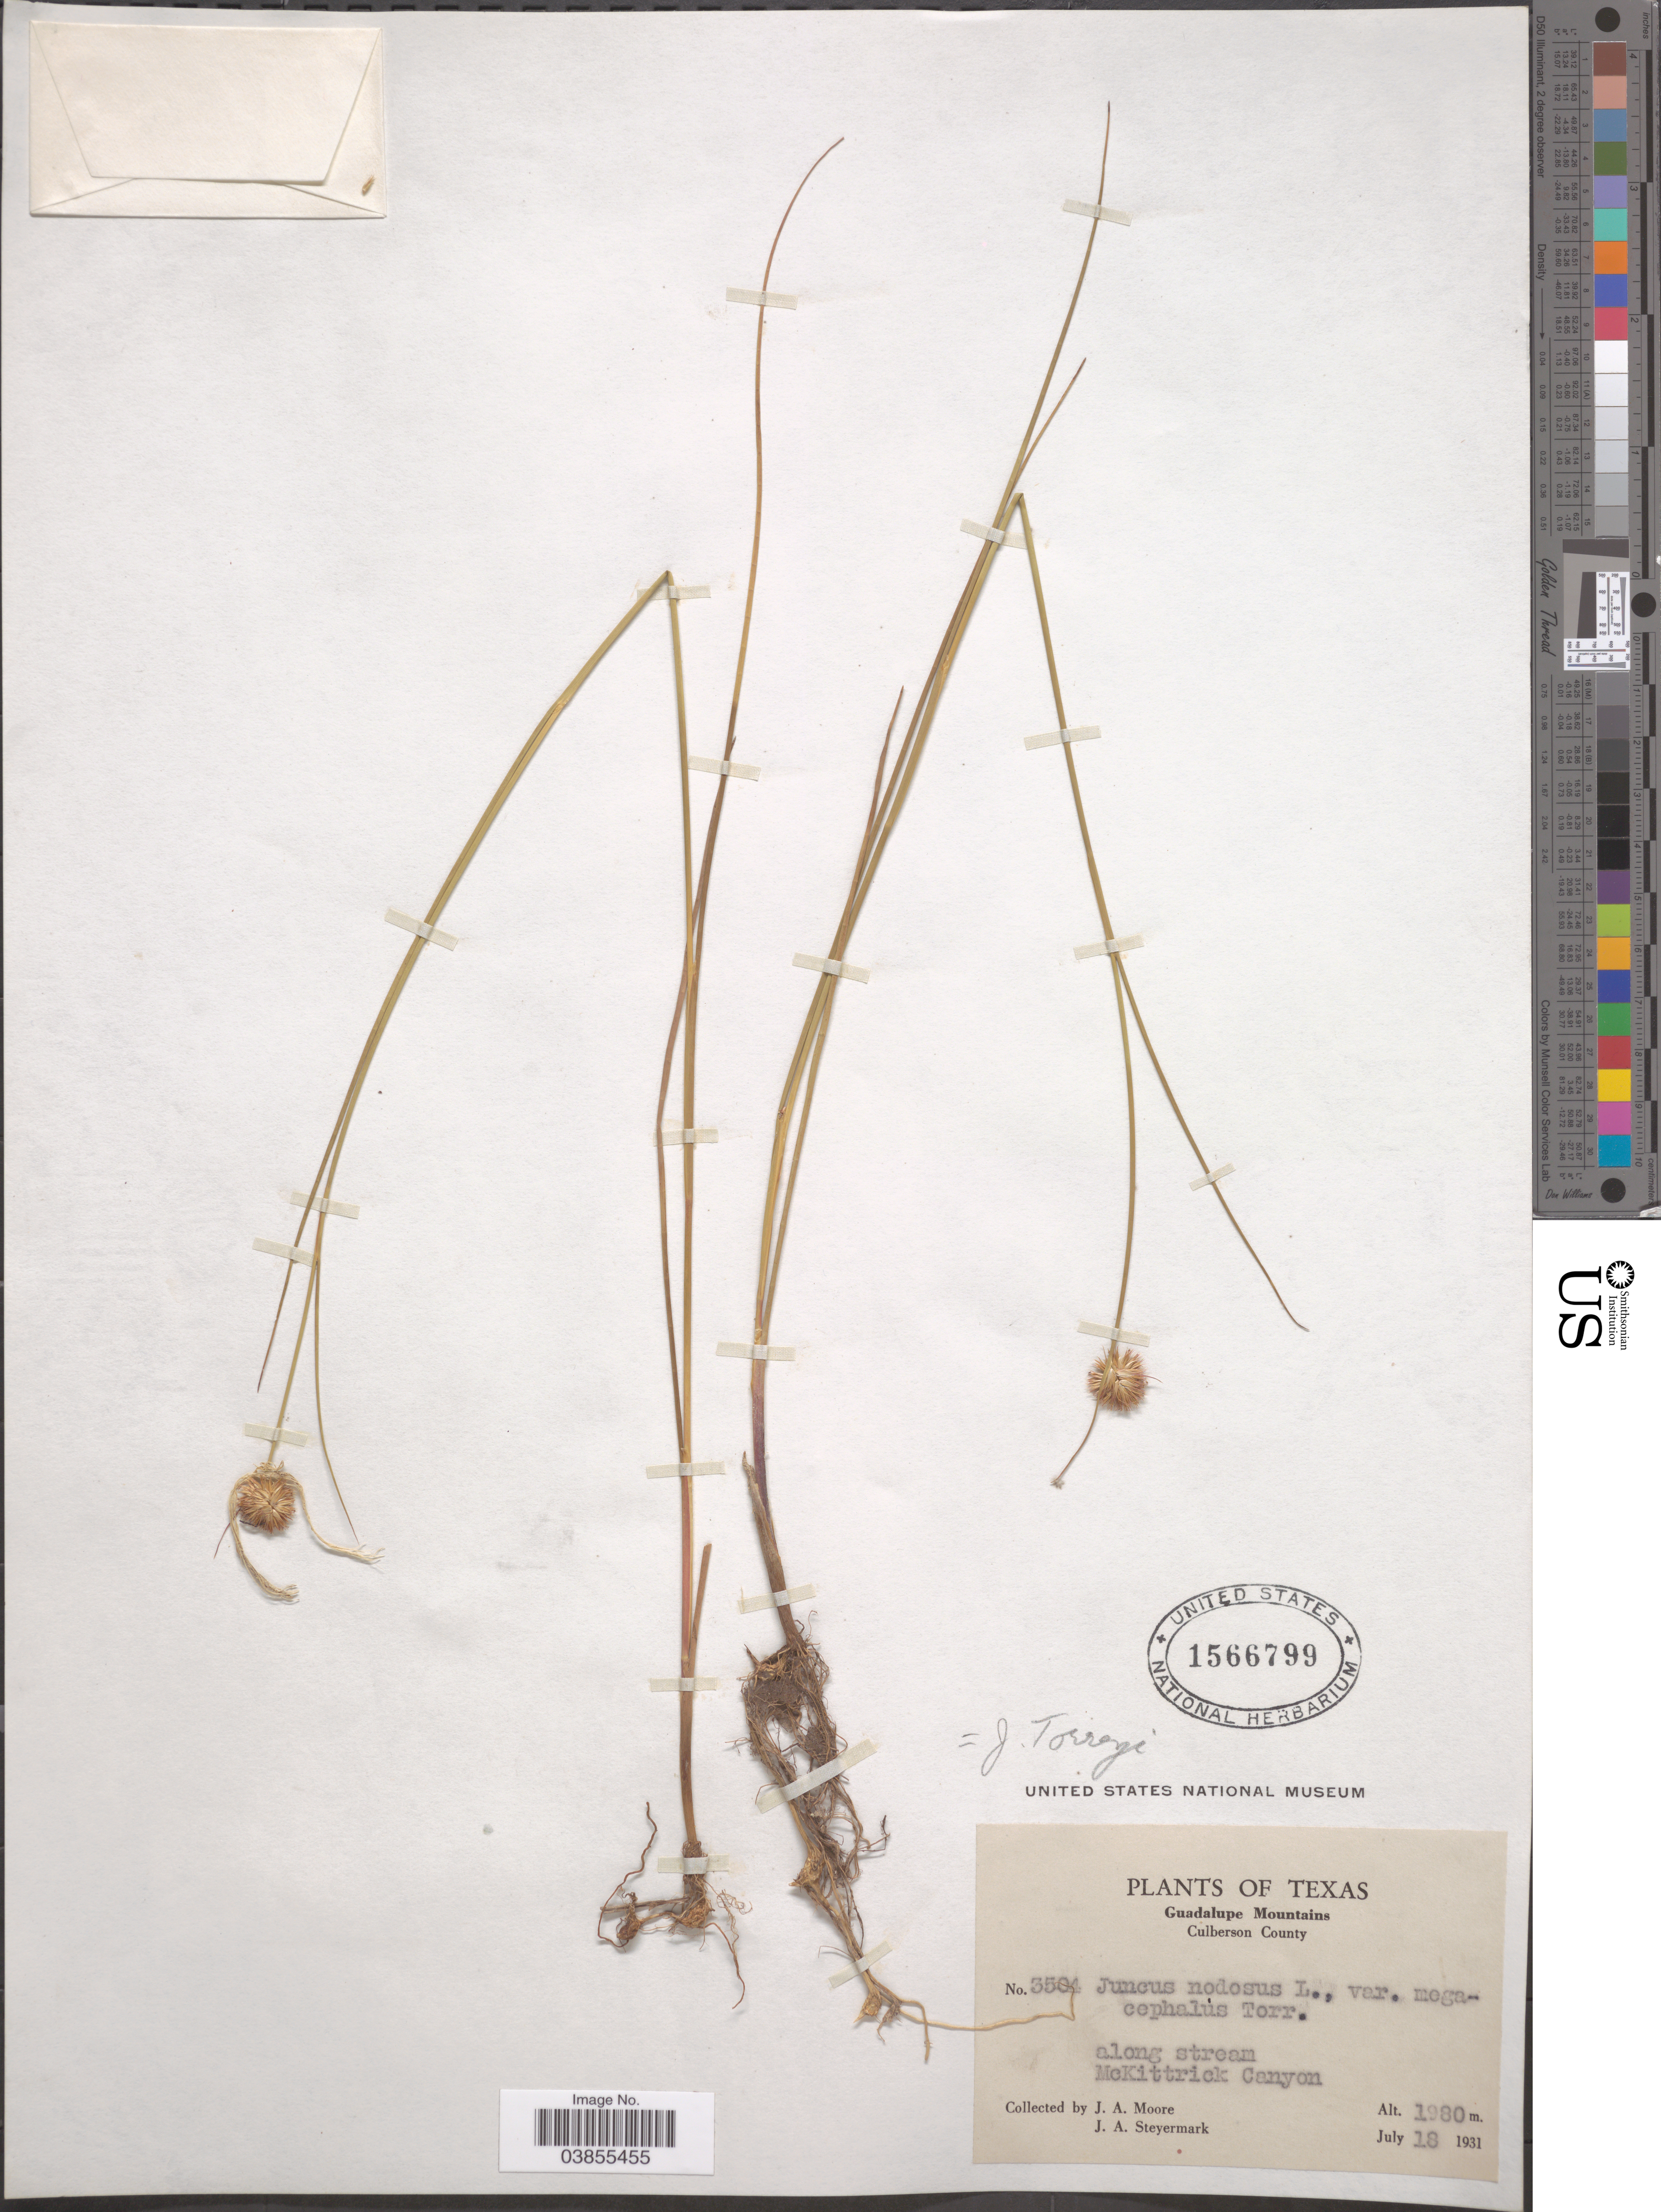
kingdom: Plantae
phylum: Tracheophyta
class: Liliopsida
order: Poales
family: Juncaceae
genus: Juncus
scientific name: Juncus nodosus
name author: L.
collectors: J. A. Moore & J. Steyermark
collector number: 3504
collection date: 1931-07-18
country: United States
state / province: Texas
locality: Guadalupe Mountains. Culberson County. Along stream, McKittrick Canyon.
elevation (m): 1980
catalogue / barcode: US 1566799